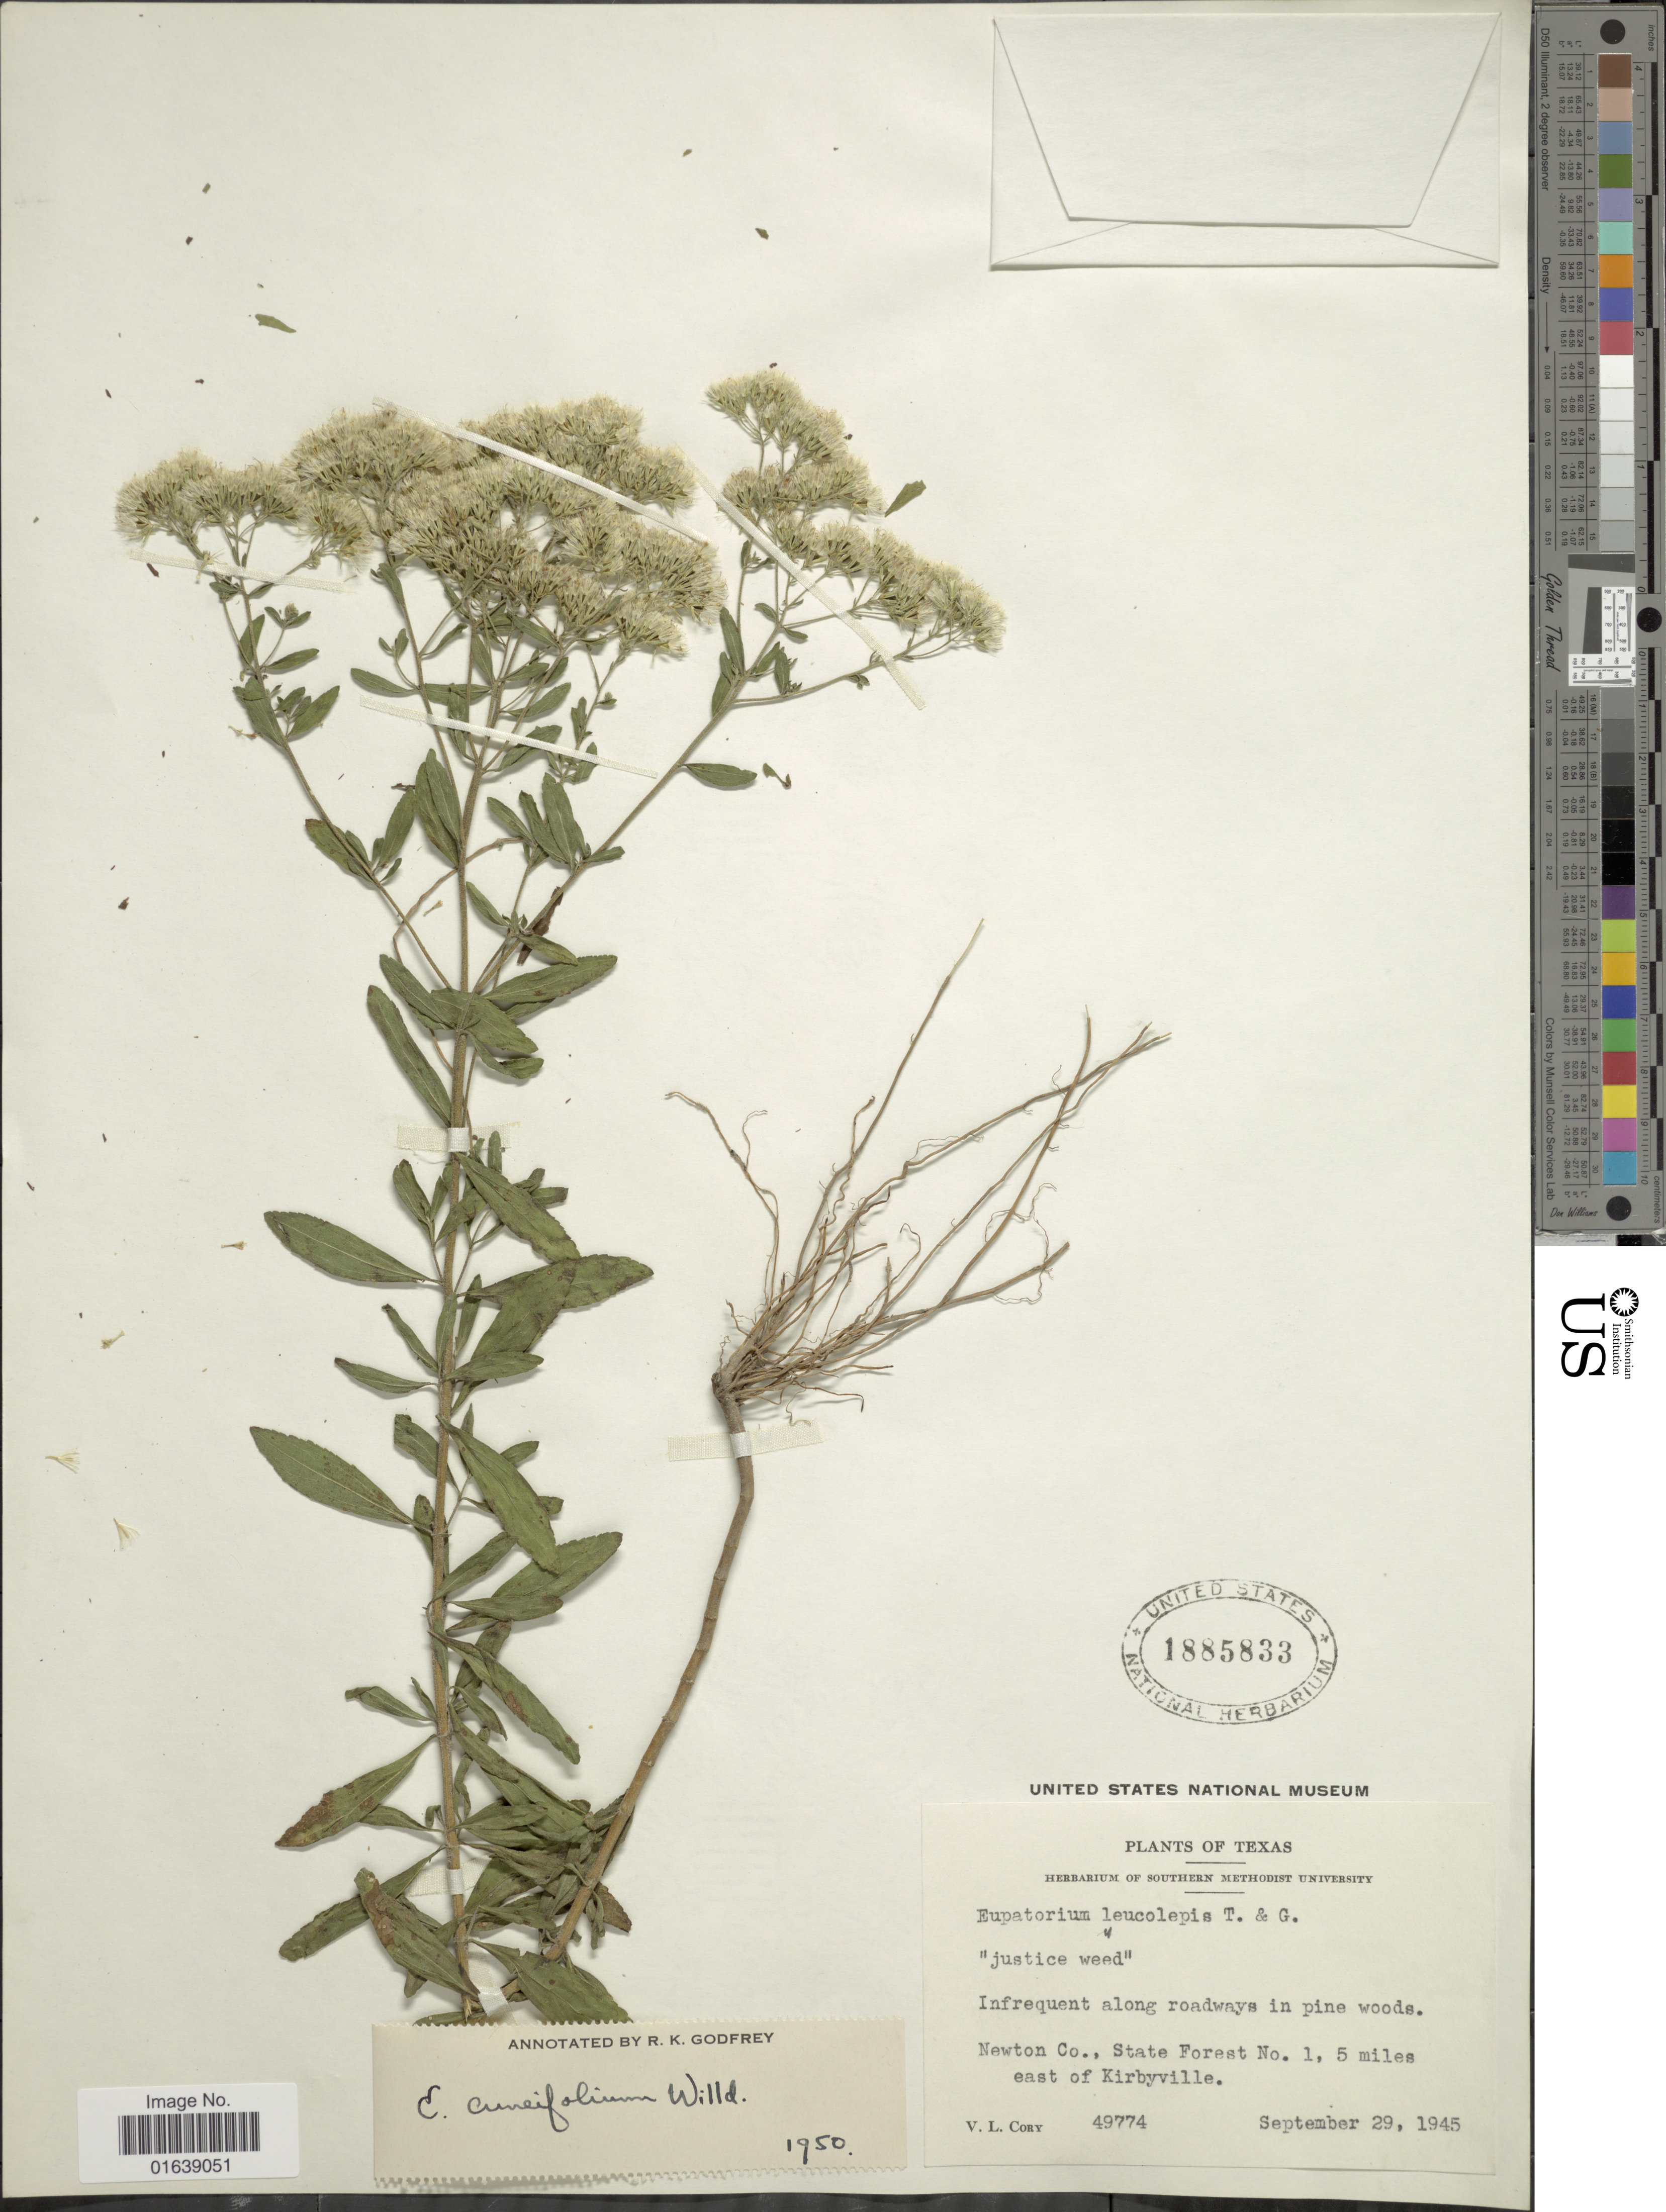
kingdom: Plantae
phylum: Tracheophyta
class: Magnoliopsida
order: Asterales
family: Asteraceae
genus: Eupatorium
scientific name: Eupatorium cuneifolium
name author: Willd.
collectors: V. Cory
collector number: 49774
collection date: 1945-09-29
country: United States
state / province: Texas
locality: Texas. Newton Co., State Forest No. 1, 5 miles east of Kirbyville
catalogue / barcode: US 1885833